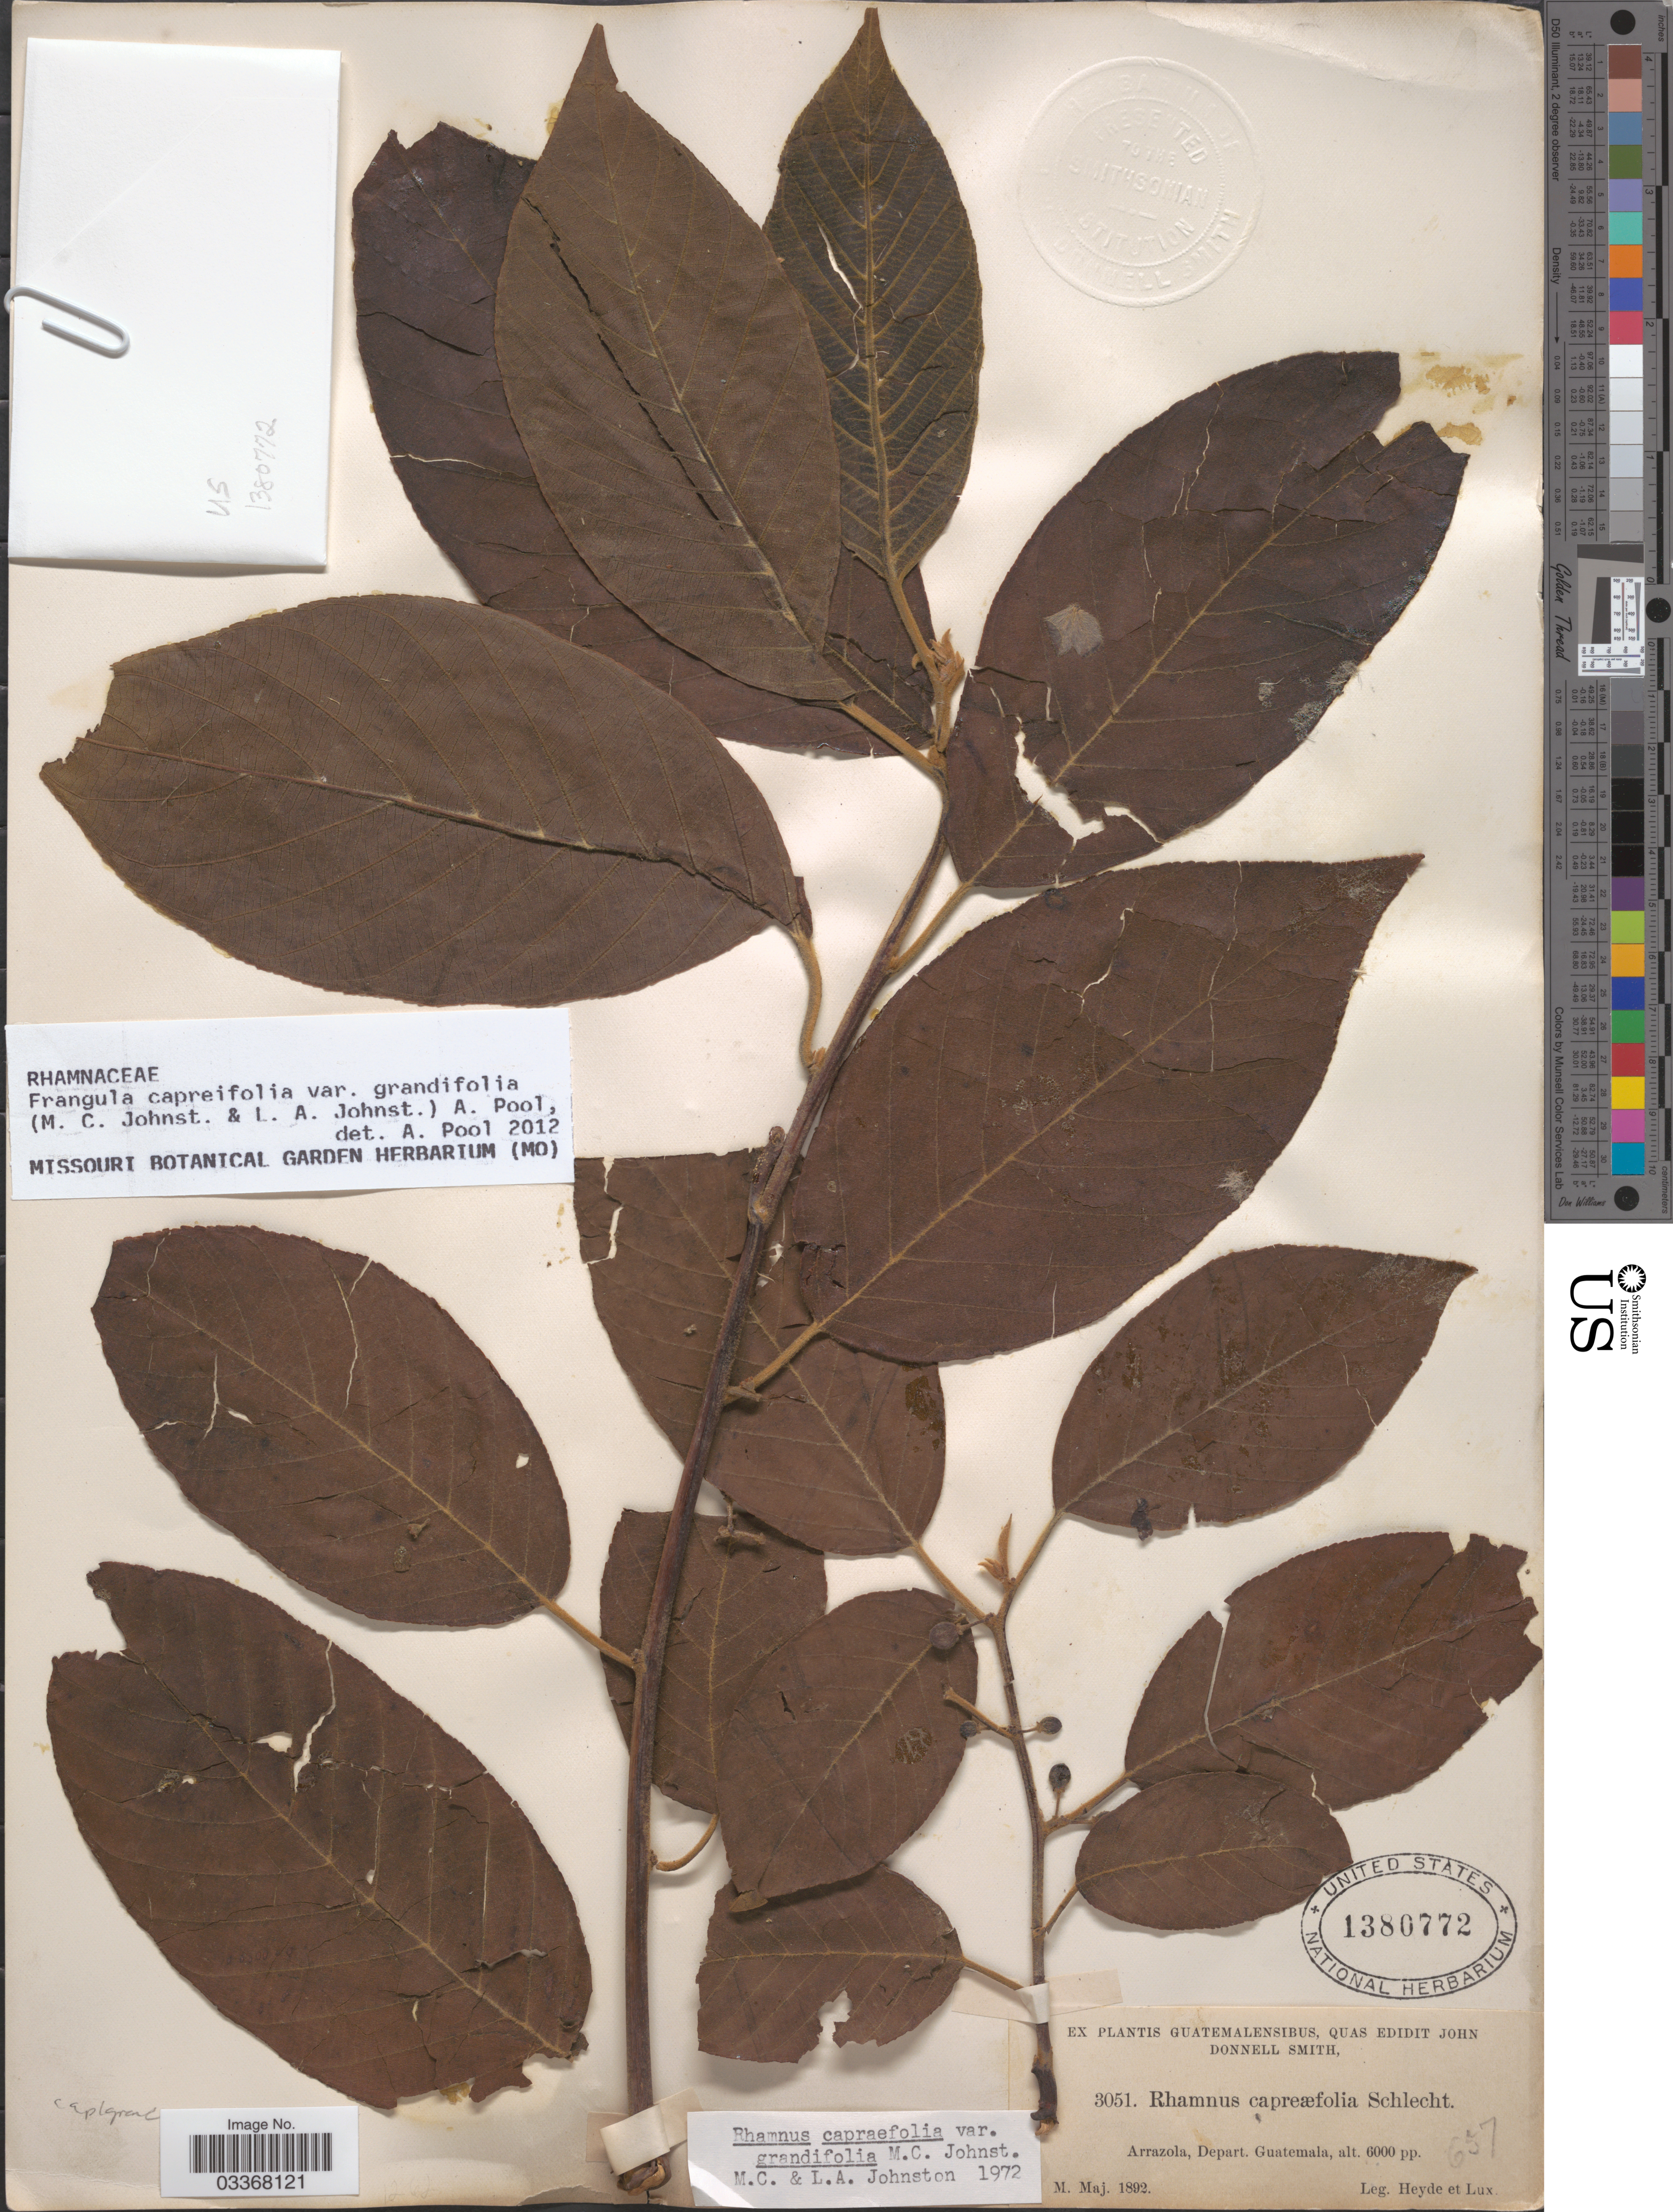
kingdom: Plantae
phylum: Tracheophyta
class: Magnoliopsida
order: Rosales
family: Rhamnaceae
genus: Frangula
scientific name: Frangula capreifolia var. grandifolia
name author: (M.C. Johnst. & L.A. Johnst.) A. Pool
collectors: Heyde & Lux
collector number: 3051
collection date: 1892-05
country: Guatemala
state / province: Guatemala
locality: Arrazola, Depart. Guatemala.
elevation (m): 1829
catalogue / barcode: US 1380772